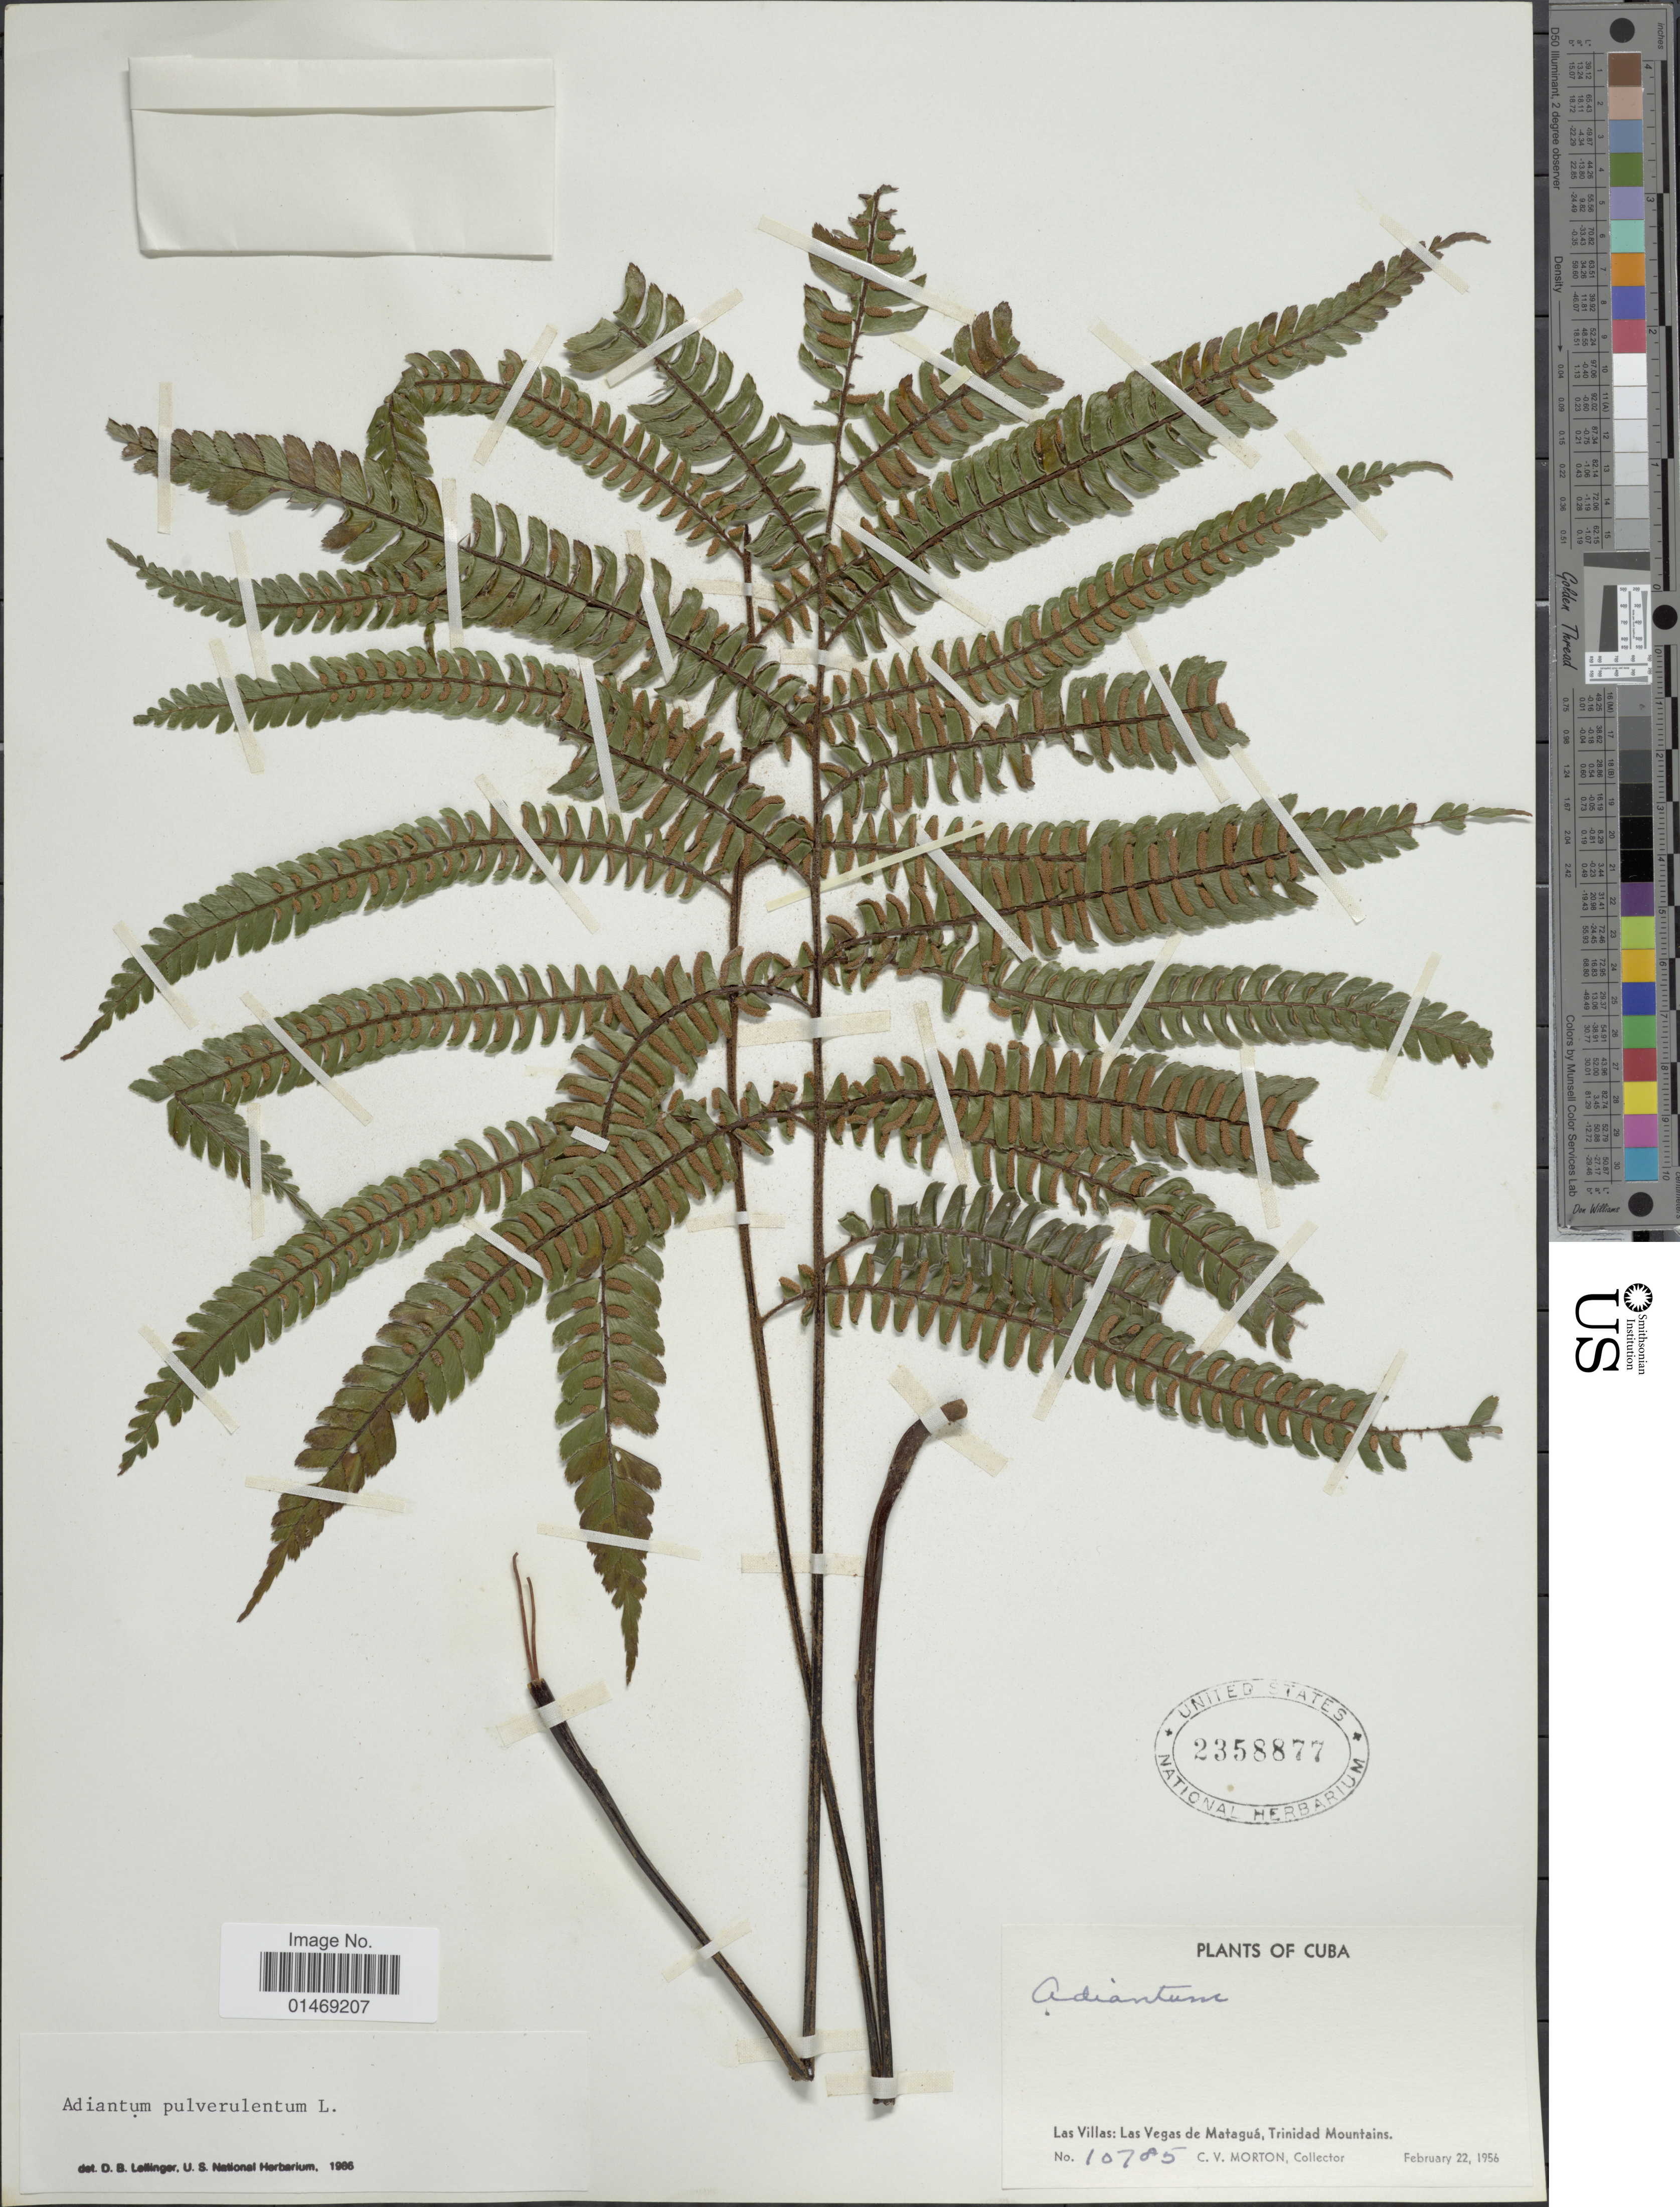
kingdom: Plantae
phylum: Tracheophyta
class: Polypodiopsida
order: Polypodiales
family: Pteridaceae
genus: Adiantum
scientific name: Adiantum pulverulentum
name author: L.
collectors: C. V. Morton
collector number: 10785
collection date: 1956-02-22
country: Cuba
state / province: Las Villas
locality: Las Vegas Mataguá, Trinidad Mountains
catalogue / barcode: US 2358877